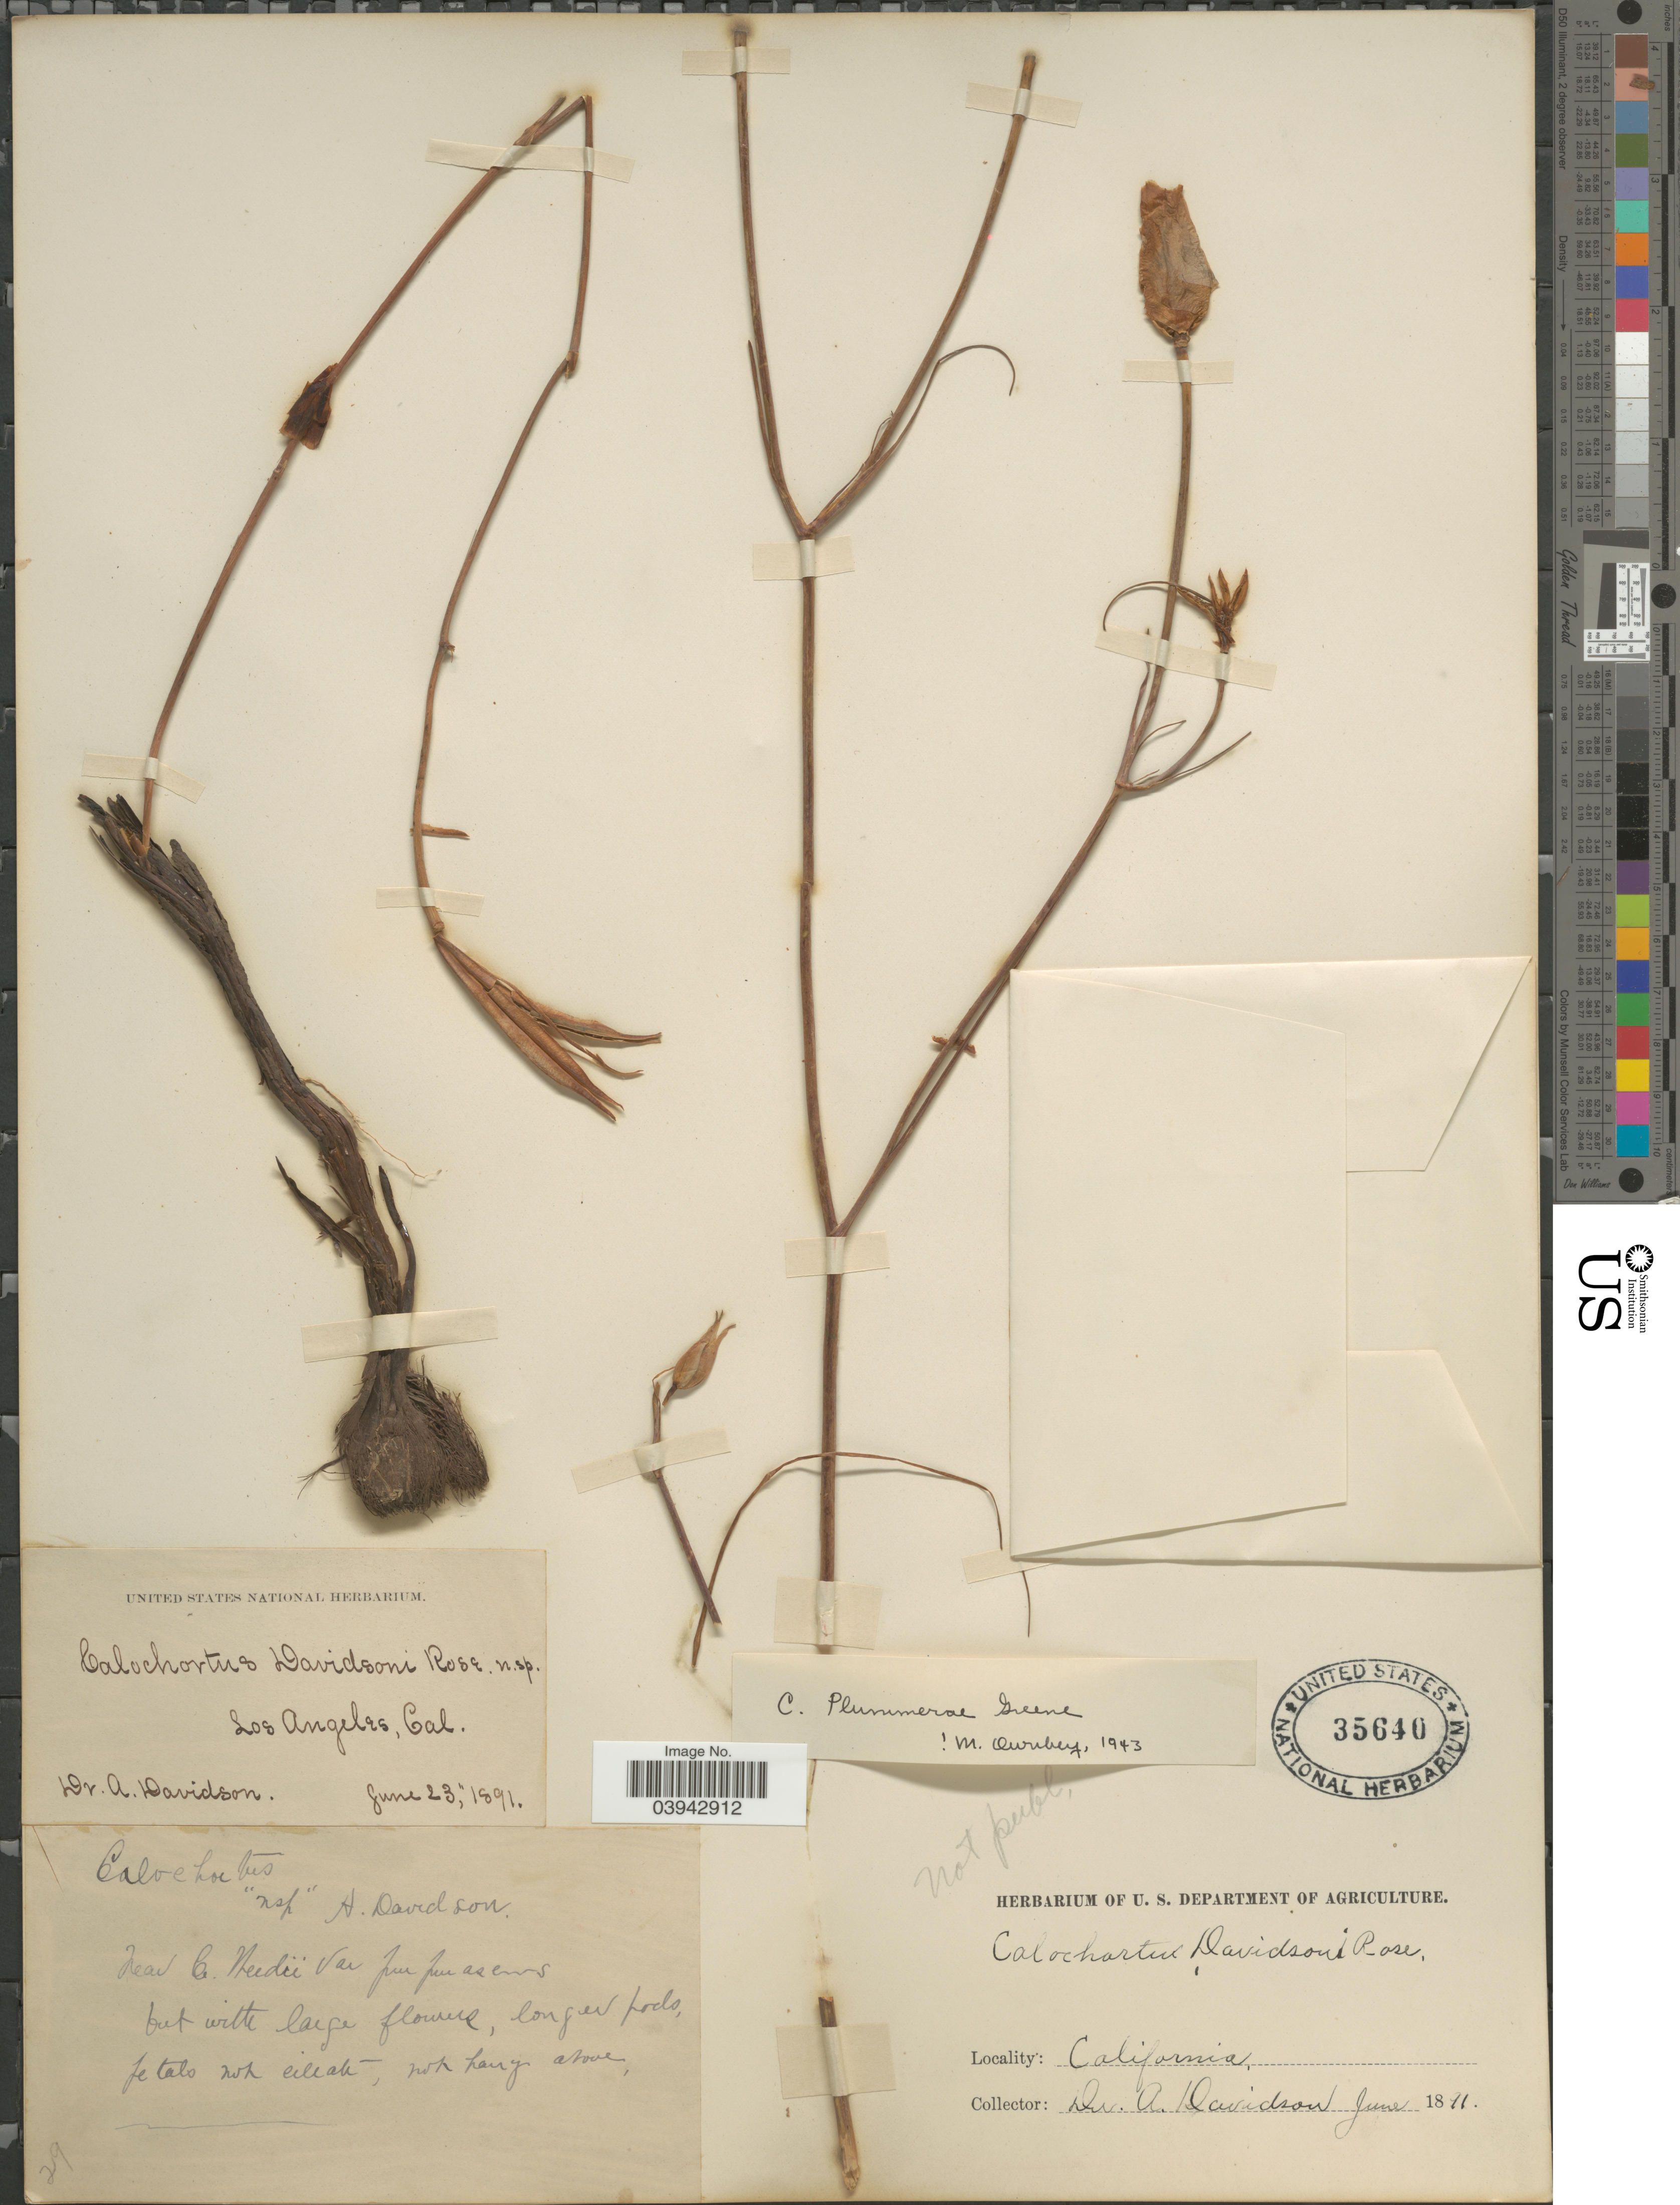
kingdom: Plantae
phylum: Tracheophyta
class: Liliopsida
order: Liliales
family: Liliaceae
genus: Calochortus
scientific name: Calochortus plummerae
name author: Greene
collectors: A. Davidson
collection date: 1891-06-23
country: United States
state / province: California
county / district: Los Angeles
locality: Los Angeles.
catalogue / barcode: US 35640